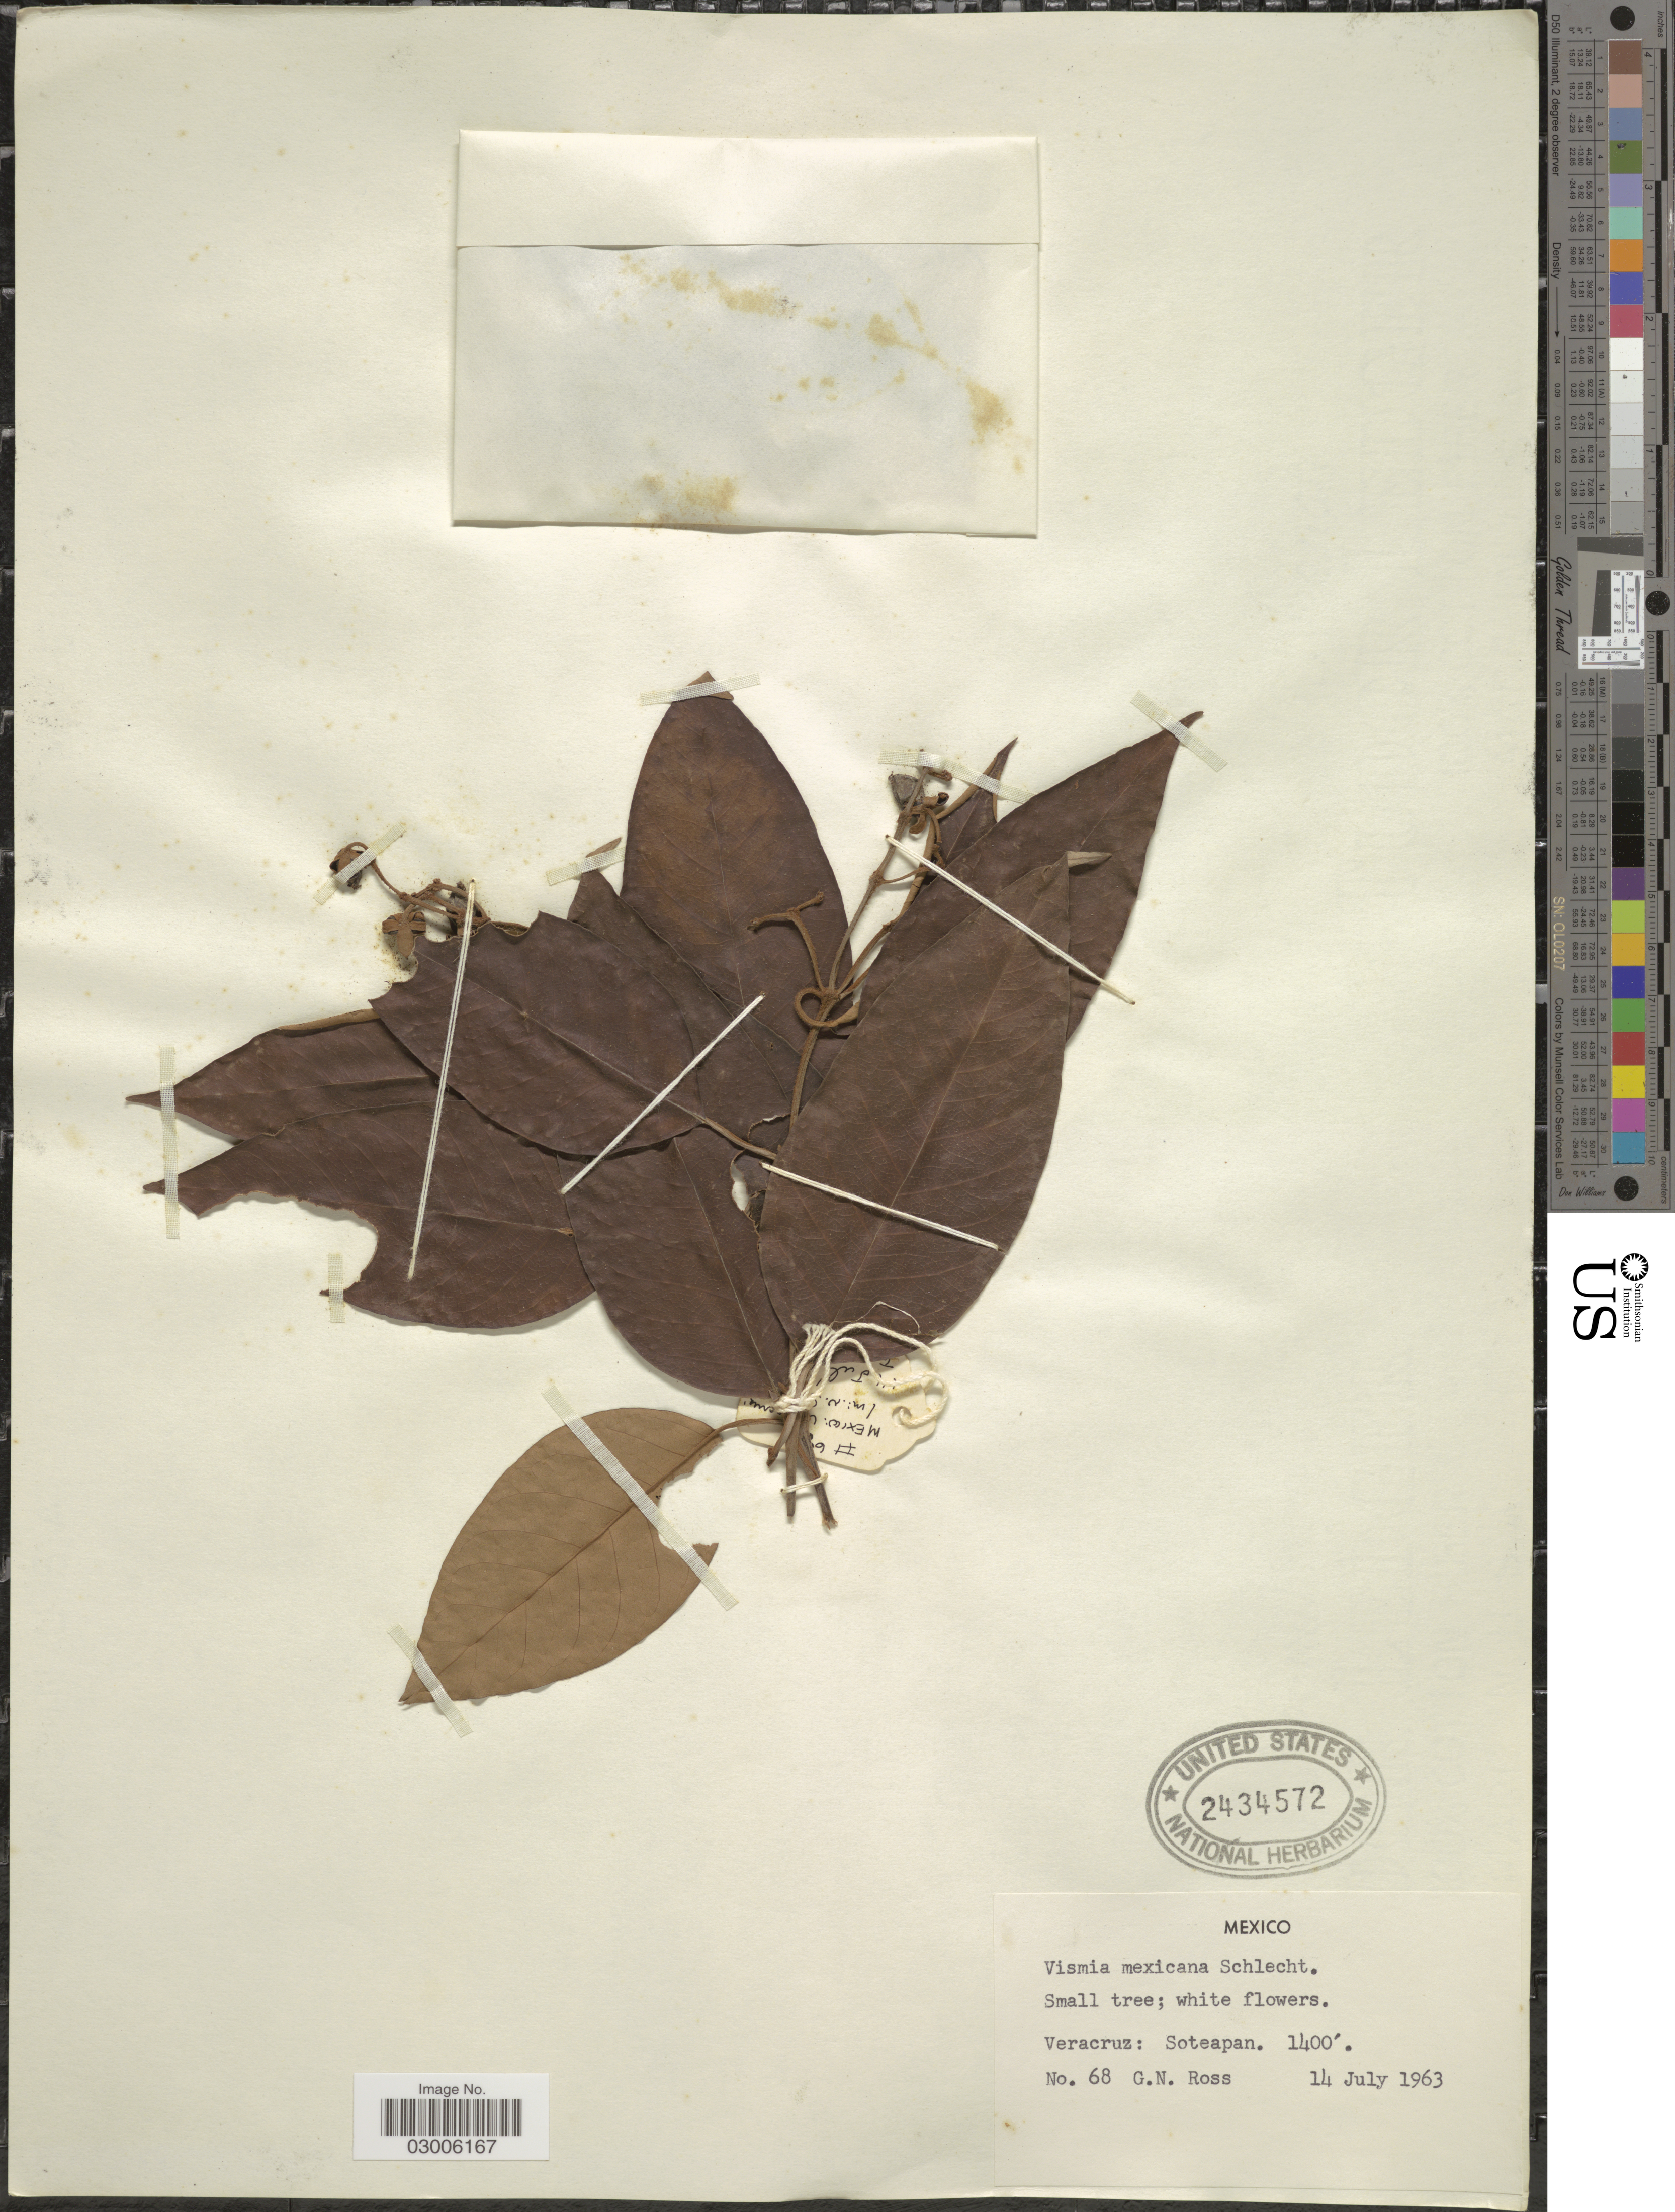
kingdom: Plantae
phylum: Tracheophyta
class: Magnoliopsida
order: Malpighiales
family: Hypericaceae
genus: Vismia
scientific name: Vismia baccifera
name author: (L.) Triana & Planch.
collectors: G. N. Ross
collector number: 68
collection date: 1963-07-14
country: Mexico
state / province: Veracruz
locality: Veracruz: Soteapan.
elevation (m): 427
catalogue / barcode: US 2434572